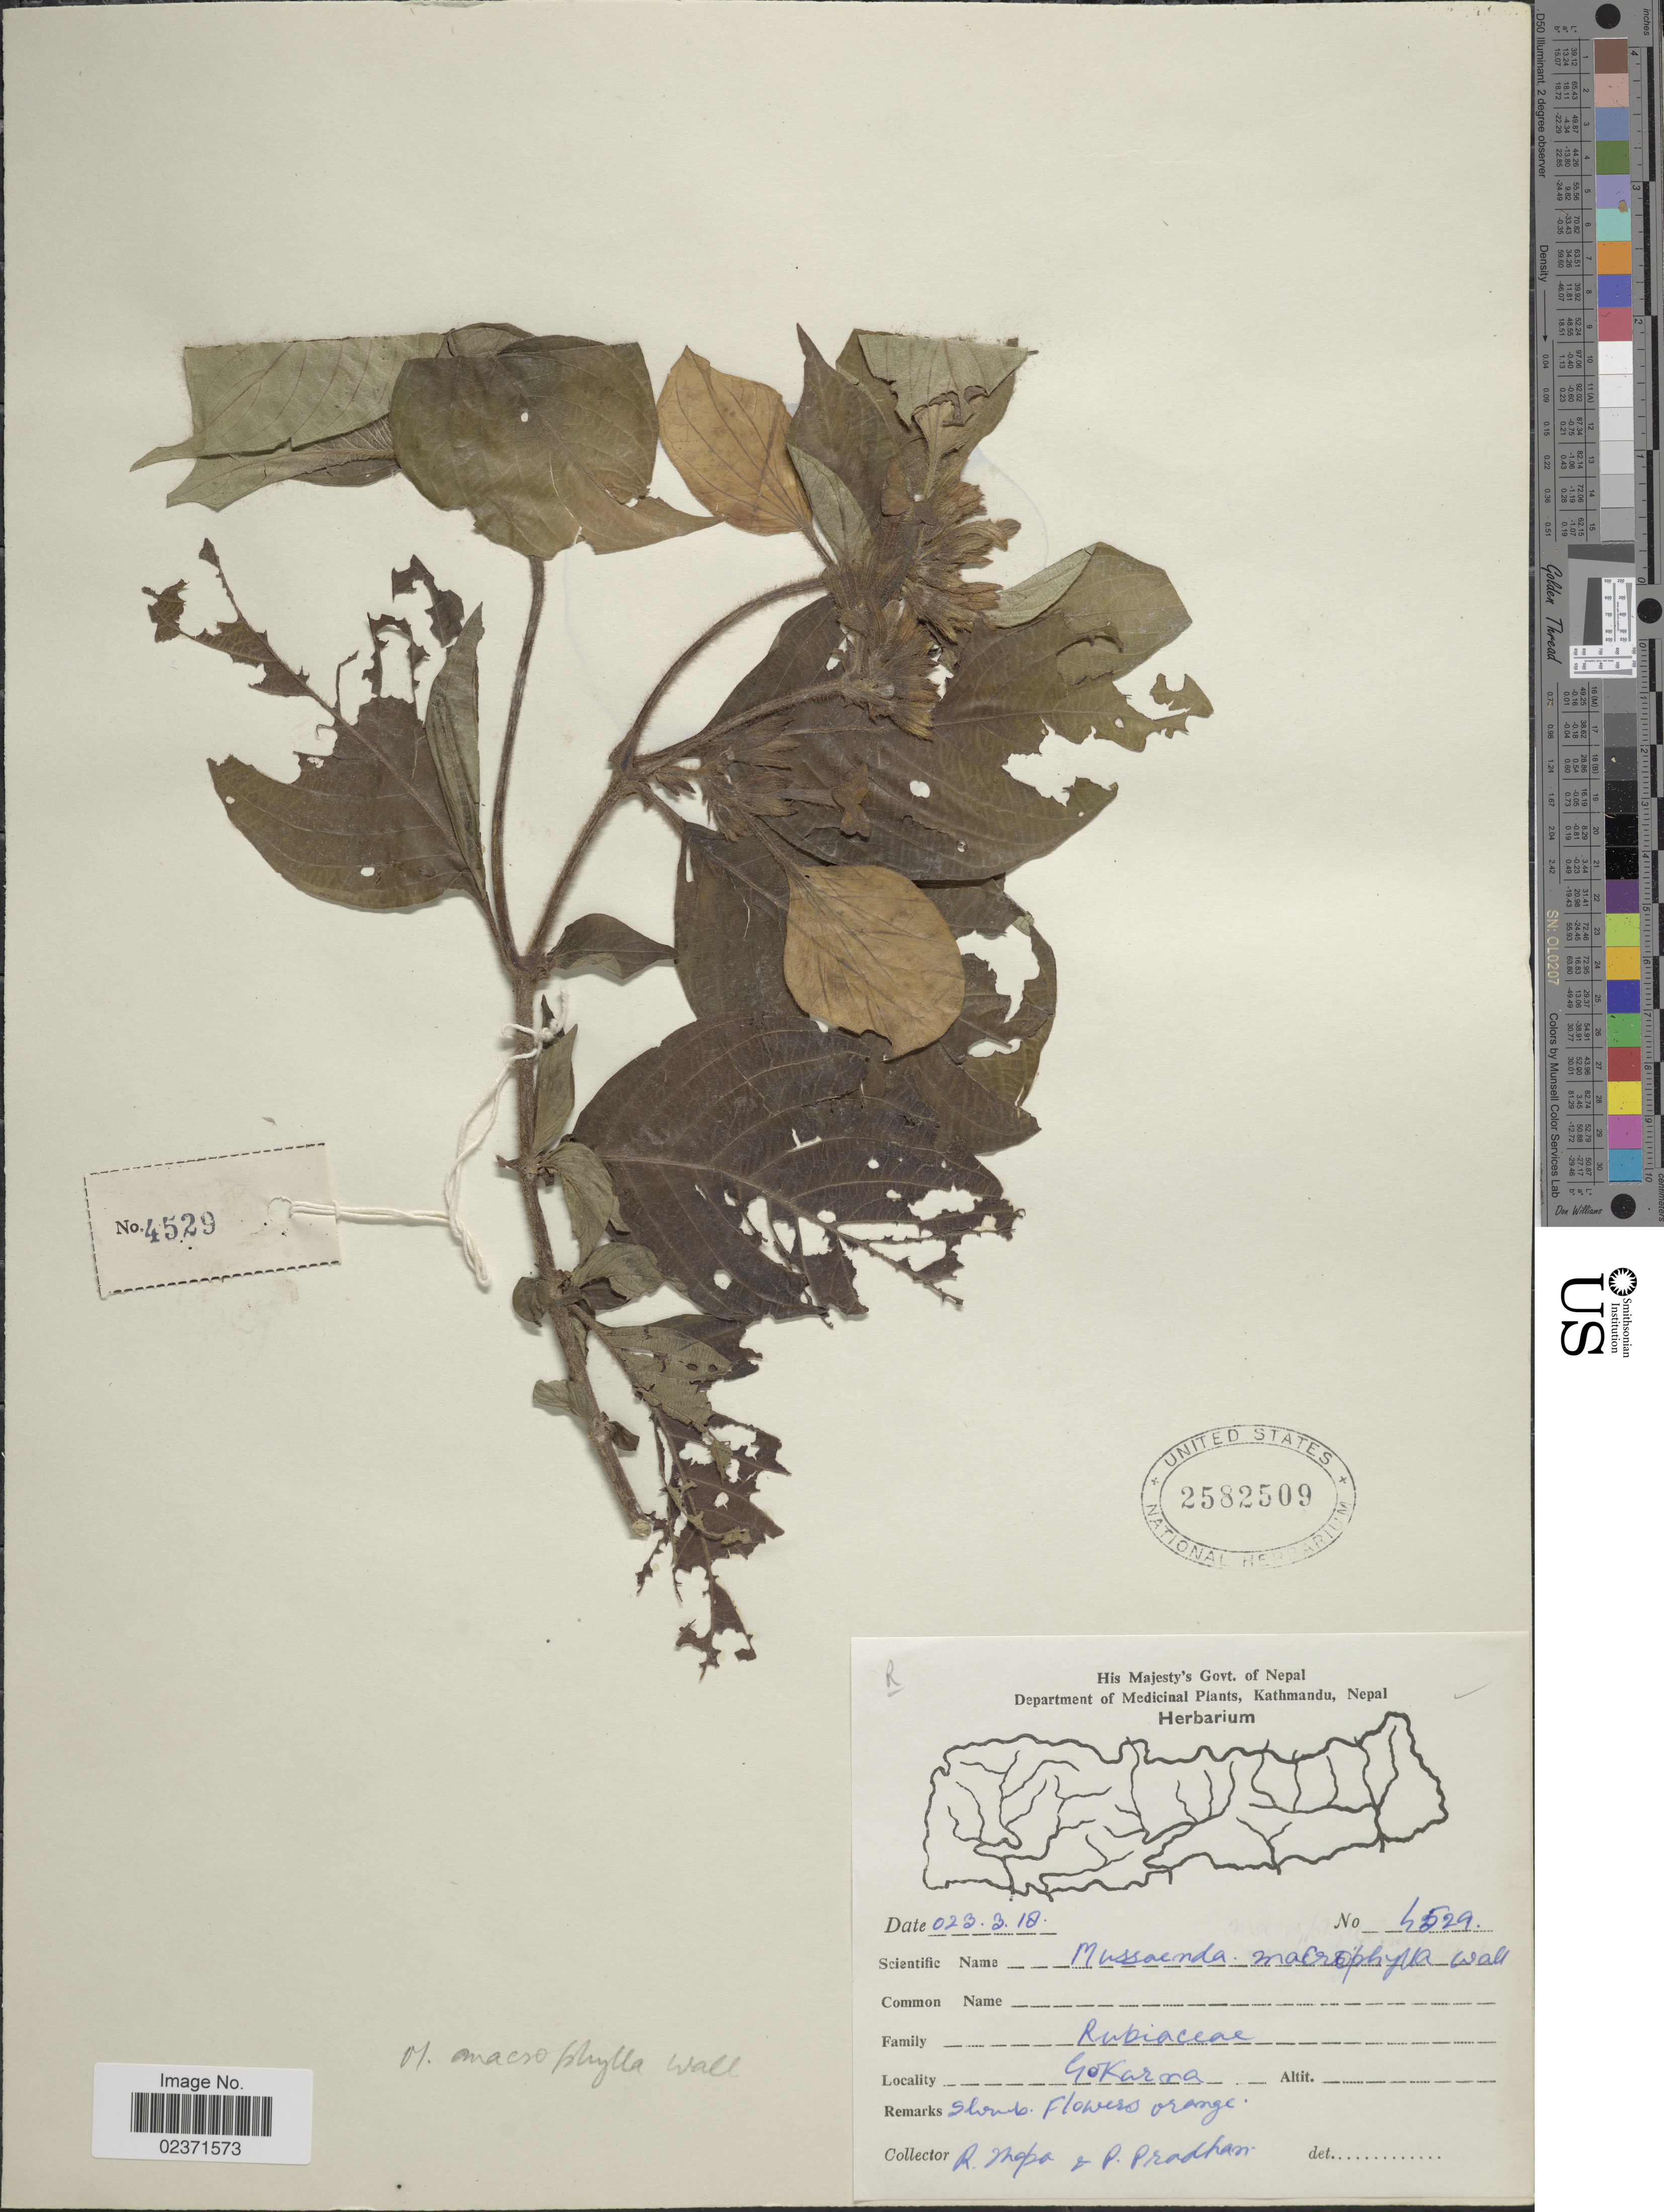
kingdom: Plantae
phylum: Tracheophyta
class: Magnoliopsida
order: Gentianales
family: Rubiaceae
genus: Mussaenda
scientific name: Mussaenda macrophylla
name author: Wall.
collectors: R. Thapa & P. Pradhan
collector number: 4529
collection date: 1962-03-23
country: Nepal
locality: Gokarna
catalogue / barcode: US 2582509